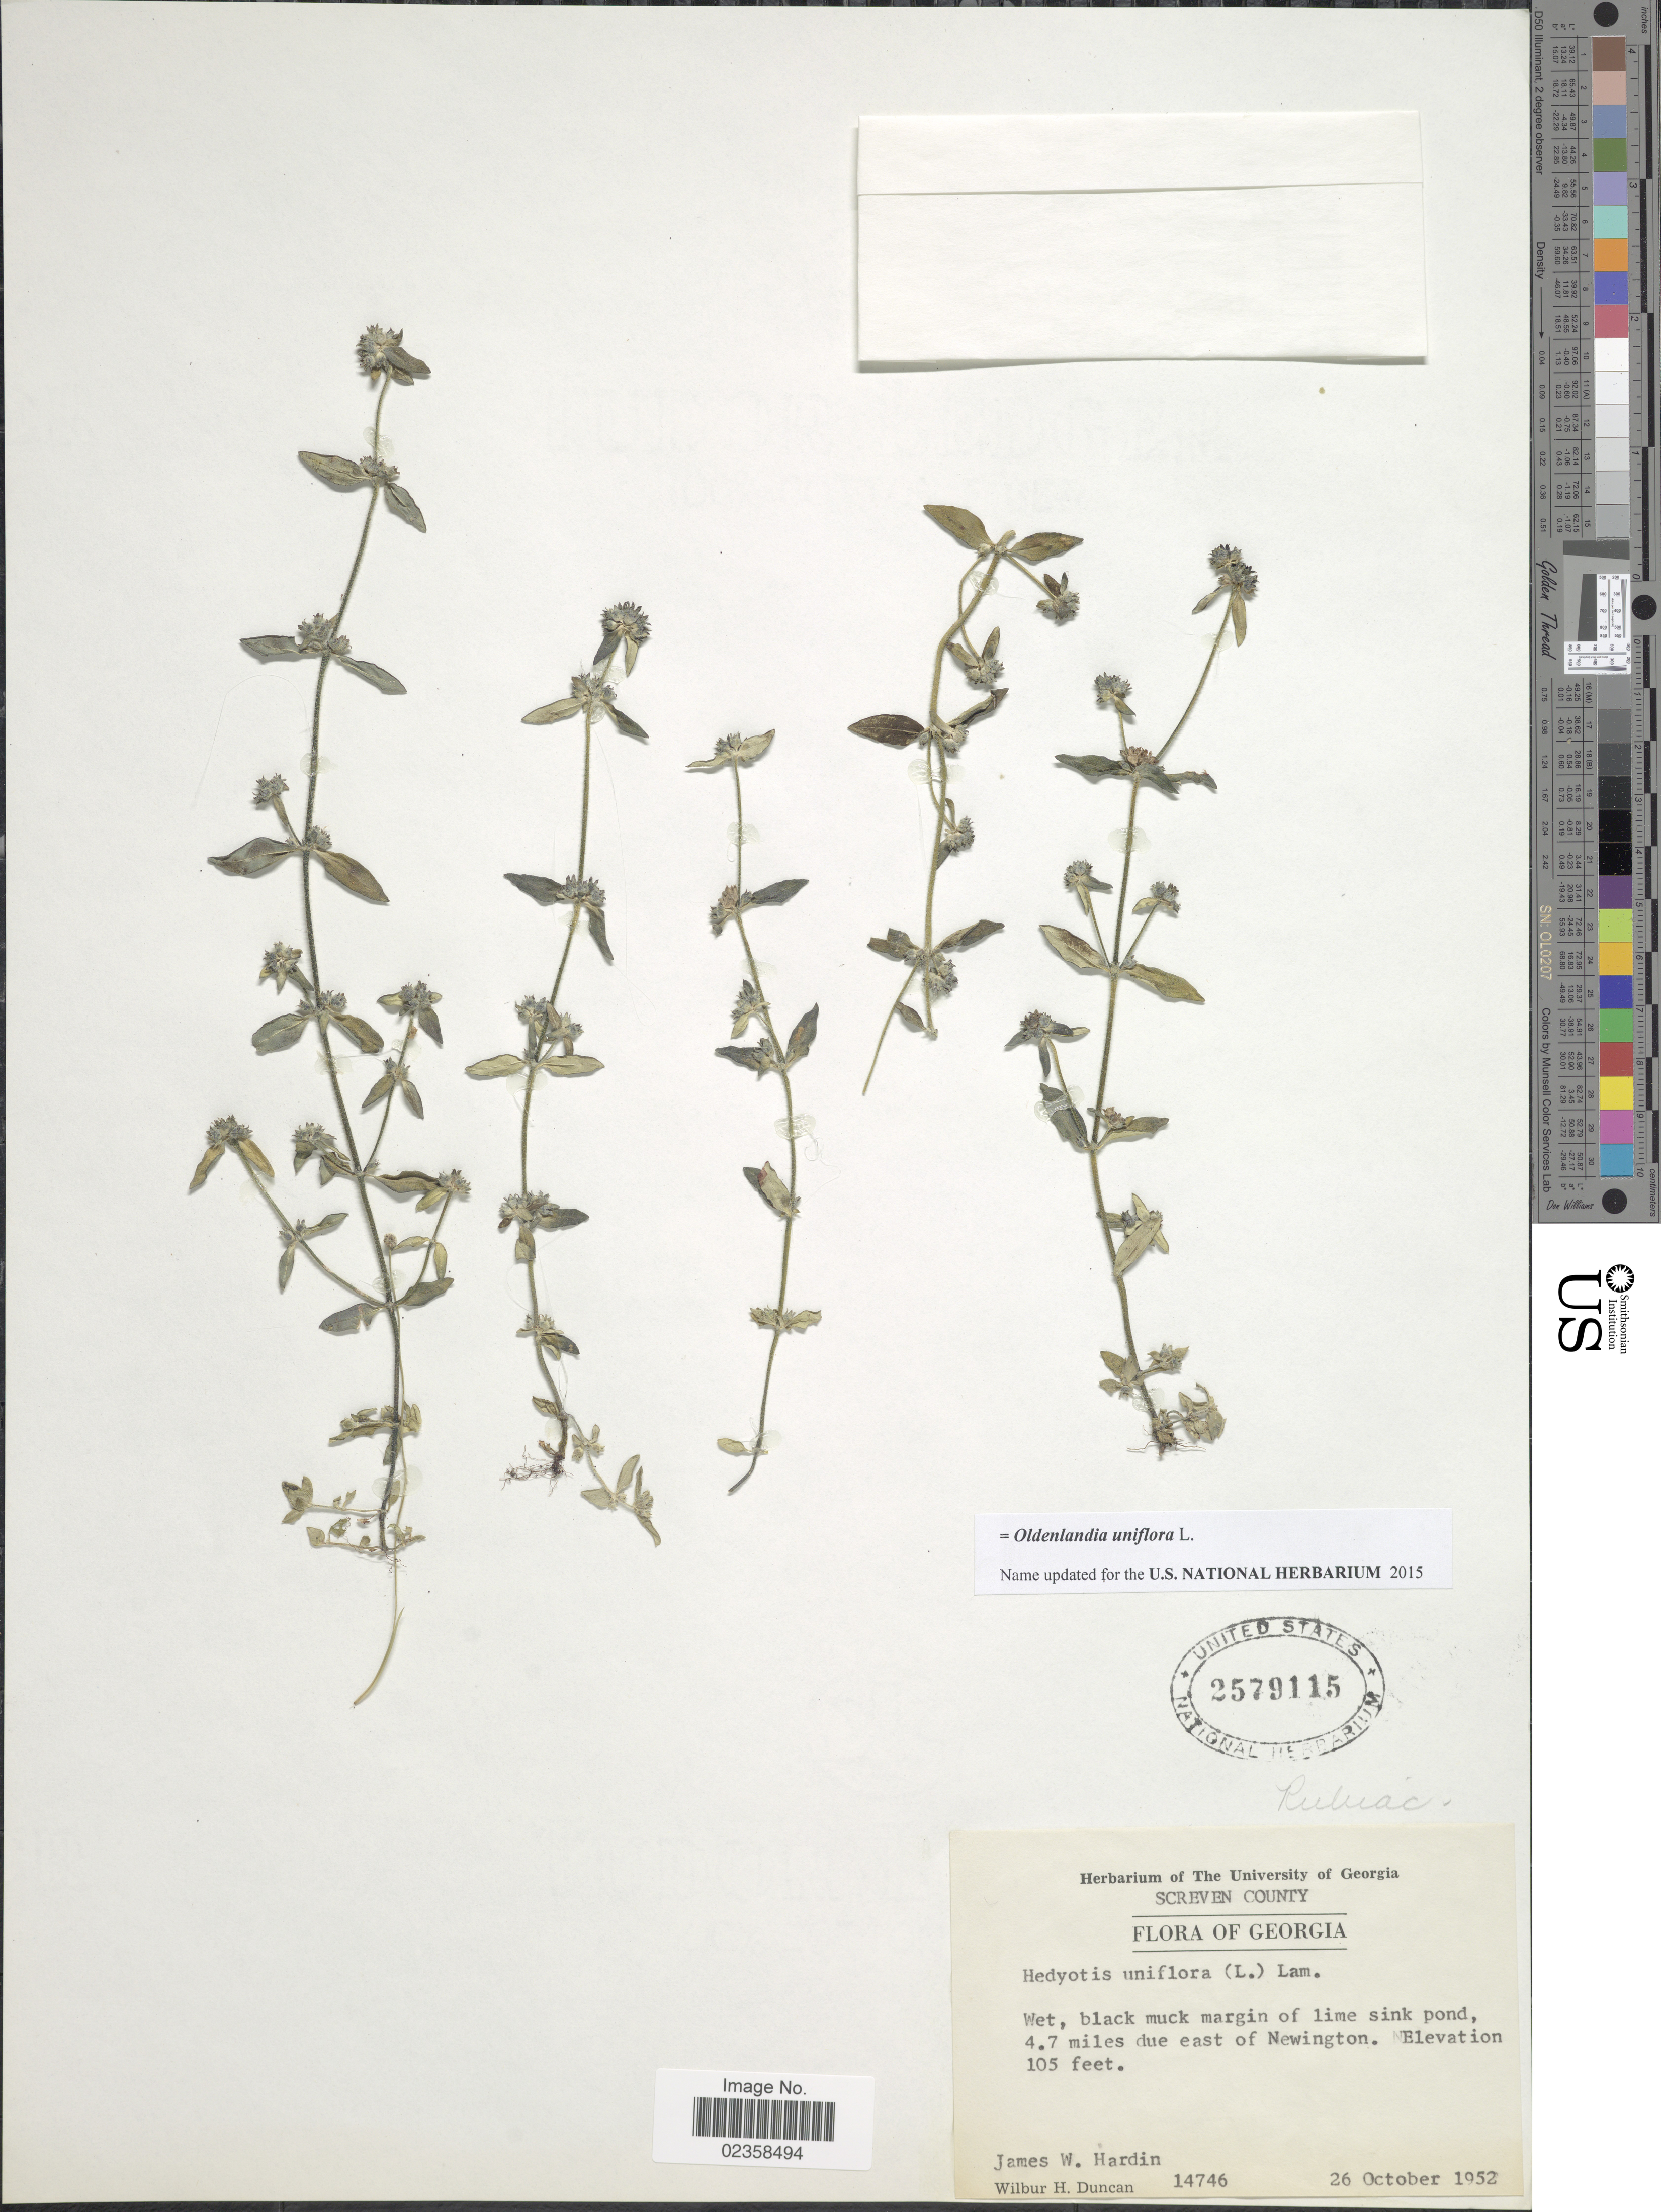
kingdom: Plantae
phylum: Tracheophyta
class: Magnoliopsida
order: Gentianales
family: Rubiaceae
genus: Oldenlandia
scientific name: Oldenlandia uniflora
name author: L.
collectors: J. W. Hardin & W. H. Duncan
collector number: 14746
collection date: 1952-10-26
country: United States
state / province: Georgia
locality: Screven County, Black muck margin of lime sink pond, 4.7 miles due east of Newington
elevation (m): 32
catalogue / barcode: US 2579115